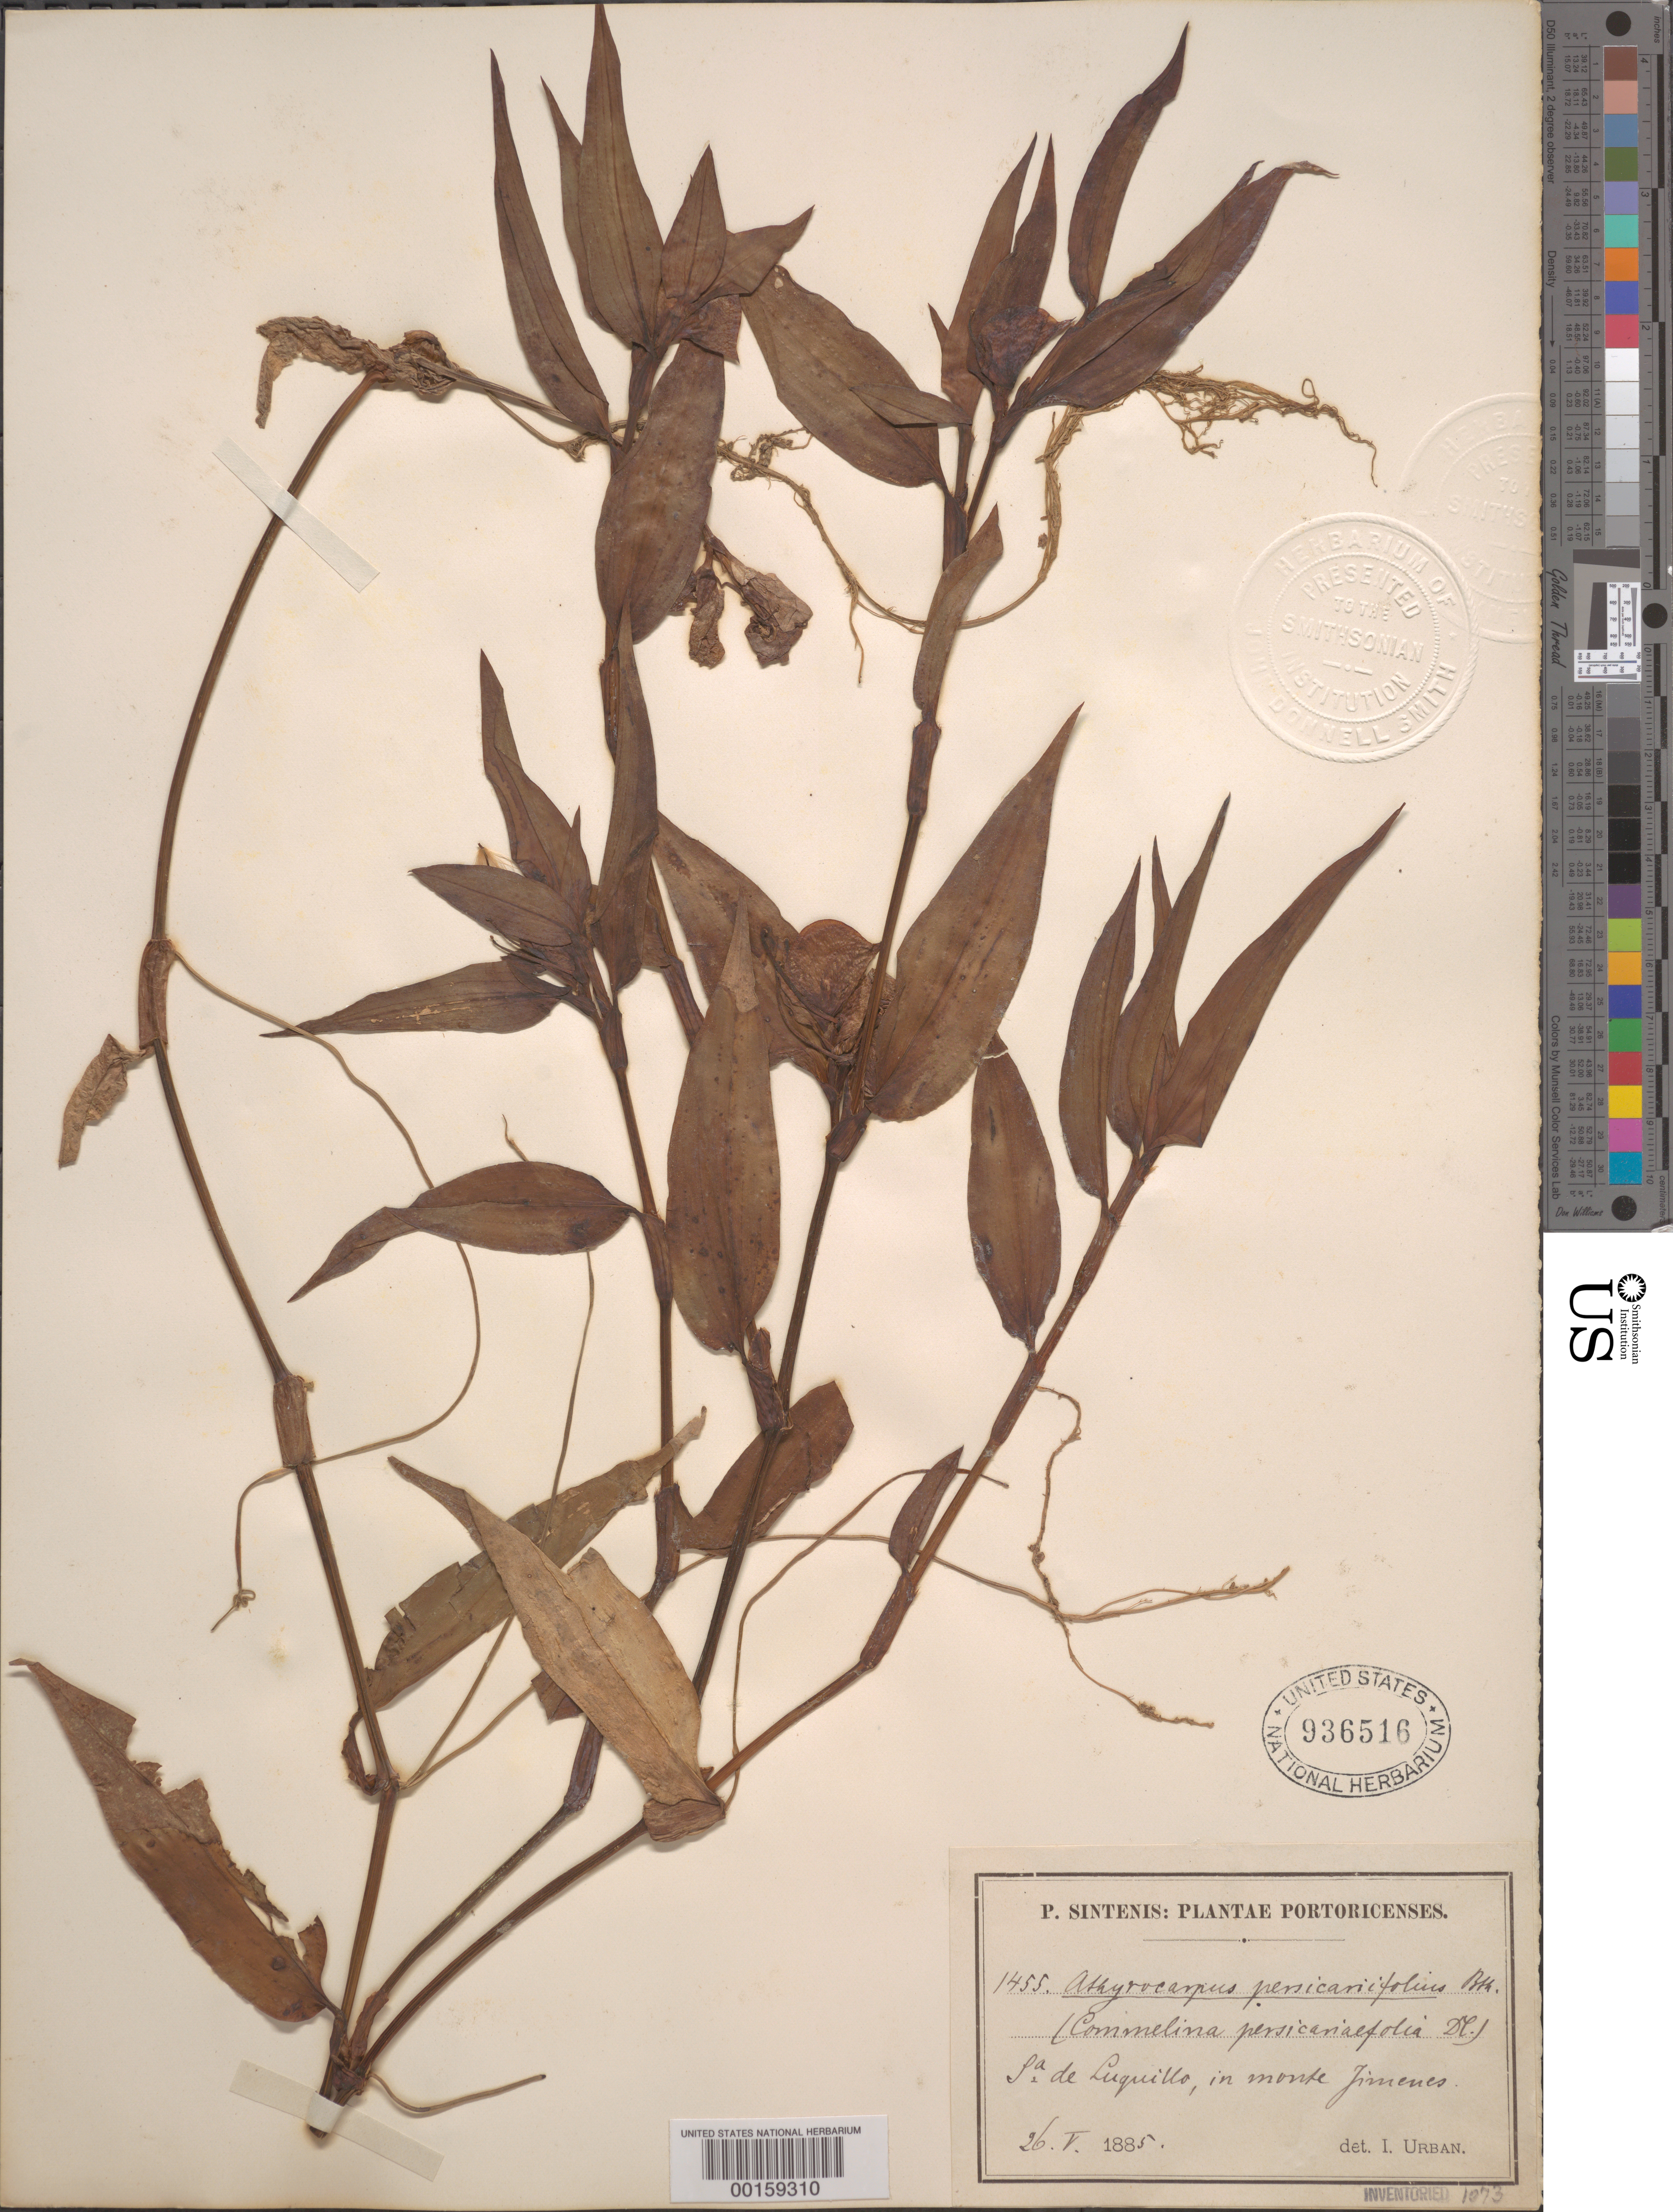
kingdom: Plantae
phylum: Tracheophyta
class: Liliopsida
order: Commelinales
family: Commelinaceae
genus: Commelina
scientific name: Commelina rufipes var. glabrata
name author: (D.R. Hunt) Faden & D.R. Hunt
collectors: P. Sintenis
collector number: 1455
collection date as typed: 26 May 1885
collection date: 1885-05-26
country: Puerto Rico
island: Greater Antilles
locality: Sierra luquillo, in monte jimenes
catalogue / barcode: US 936516